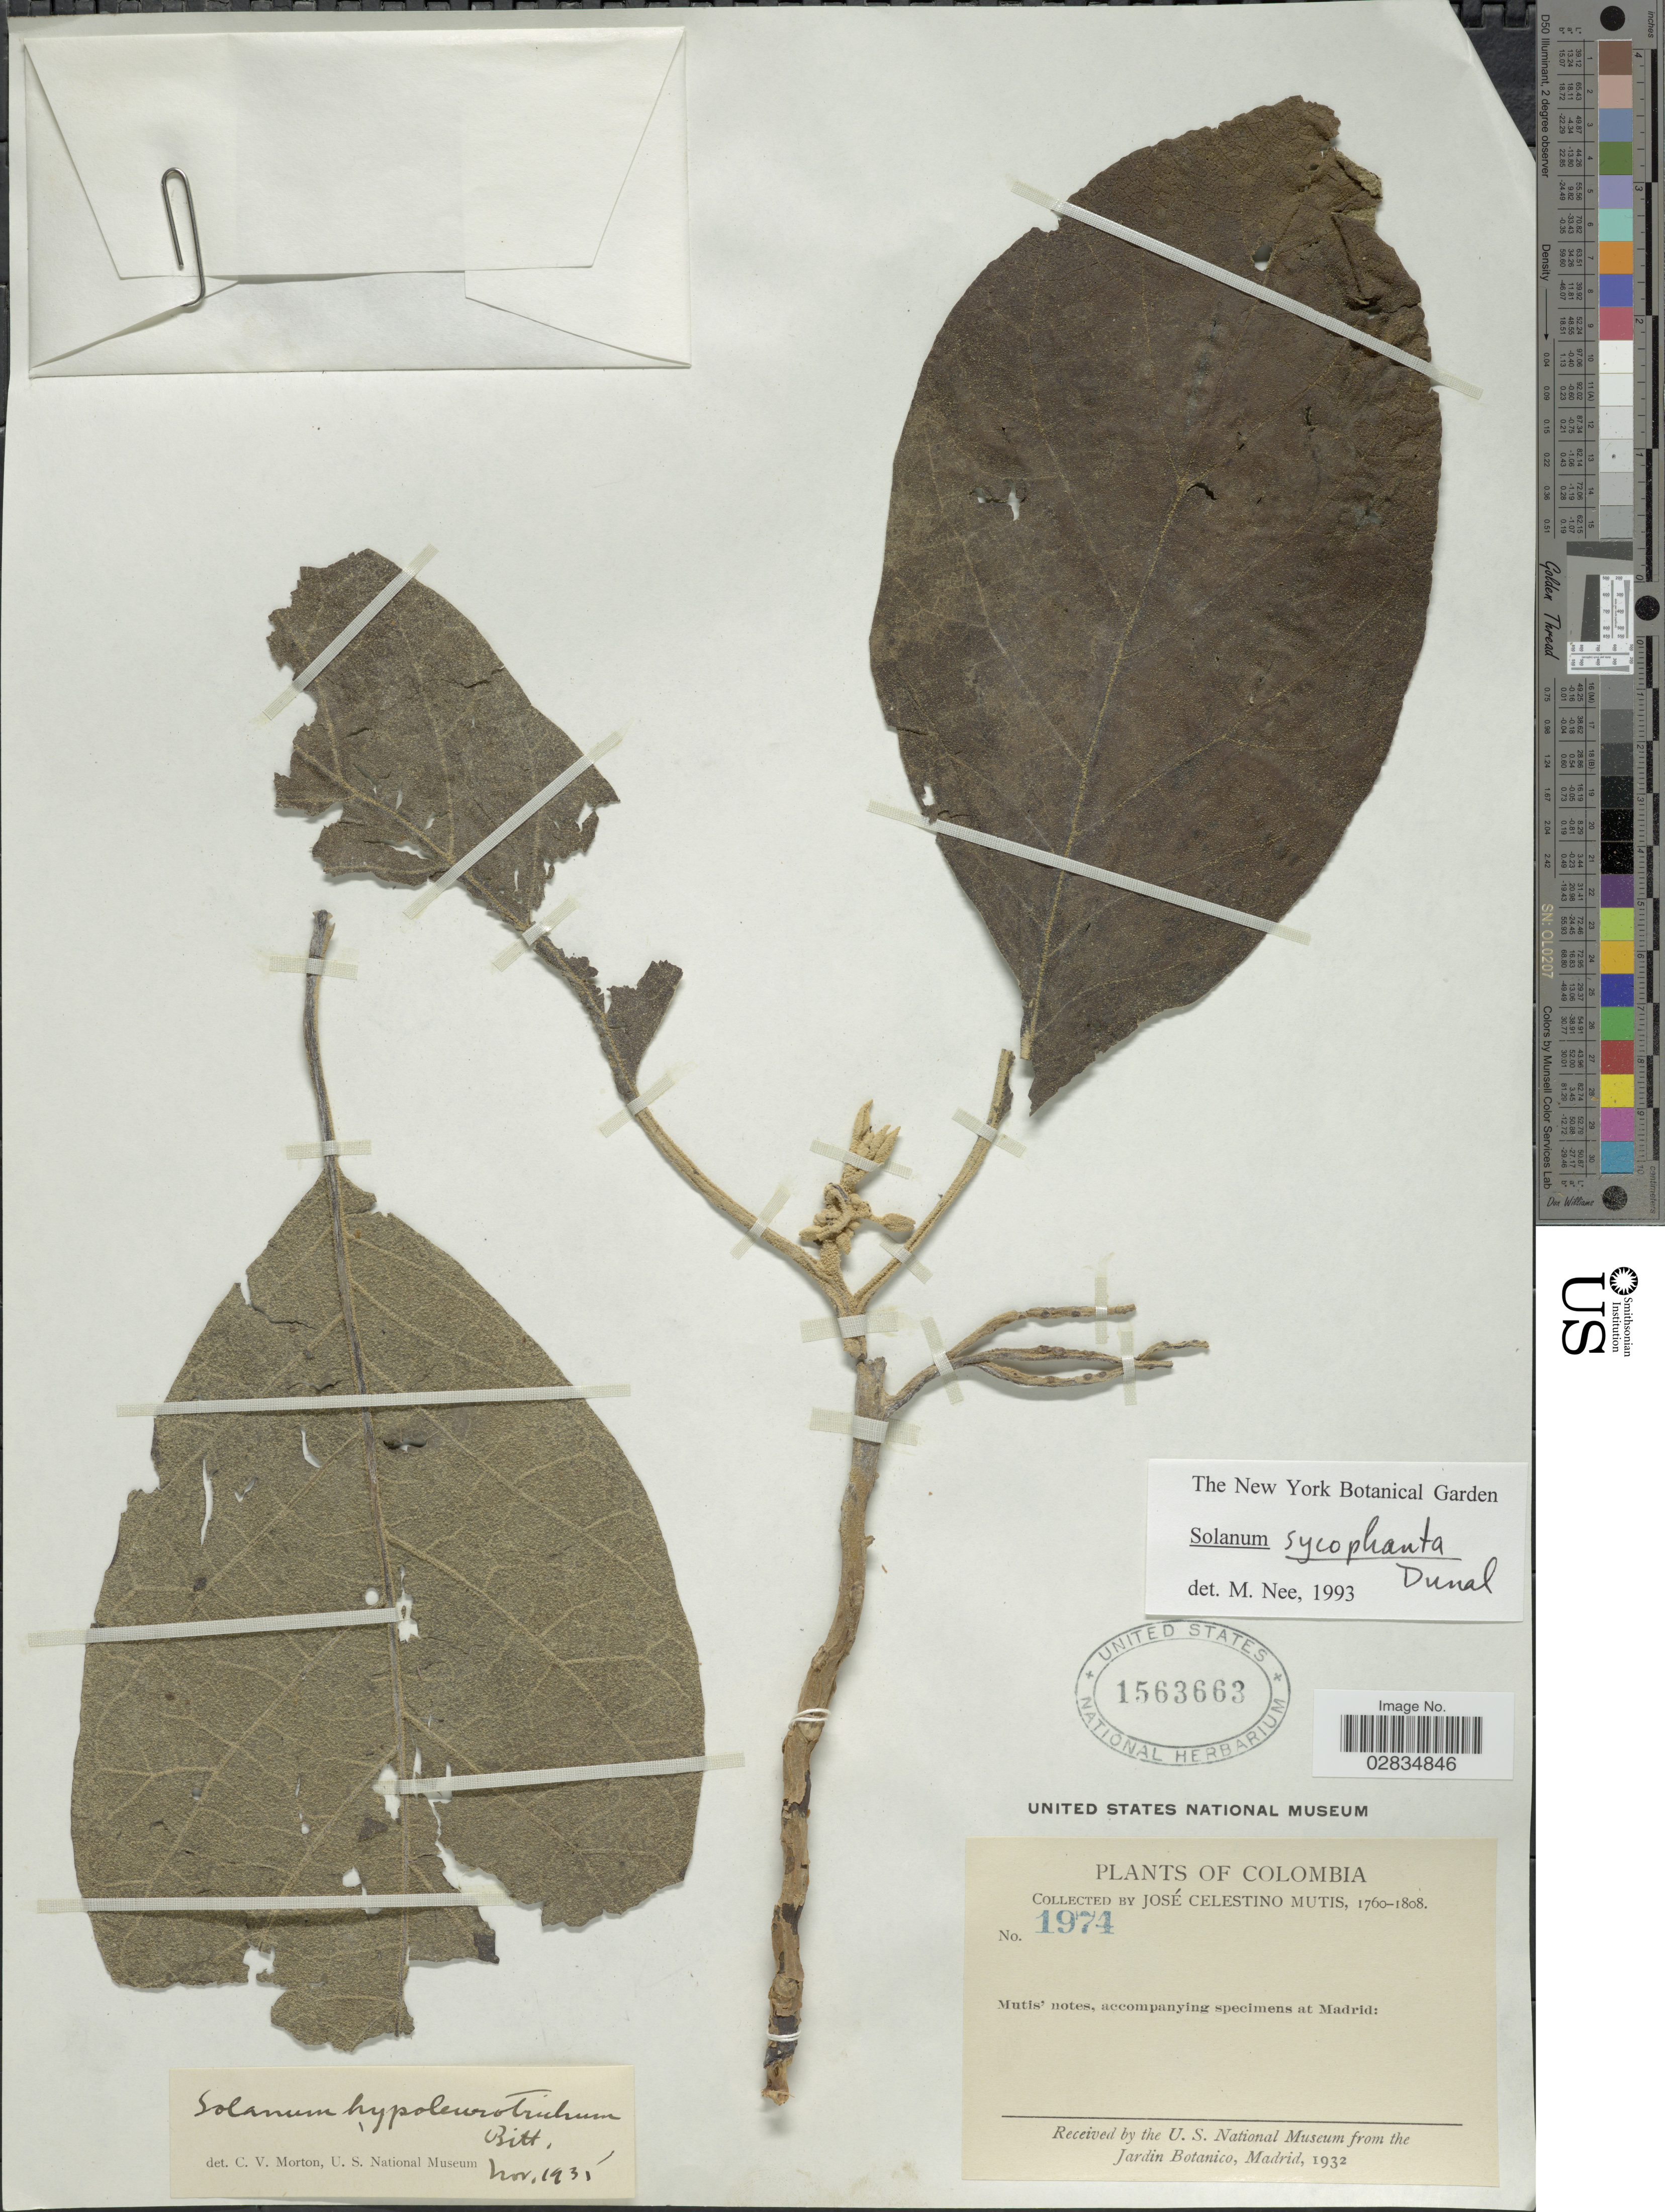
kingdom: Plantae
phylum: Tracheophyta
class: Magnoliopsida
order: Solanales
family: Solanaceae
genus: Solanum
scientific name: Solanum sycophanta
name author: Dunal in DC.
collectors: J. C. B. Mutis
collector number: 1974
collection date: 1760/1808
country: Colombia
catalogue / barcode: US 1563663